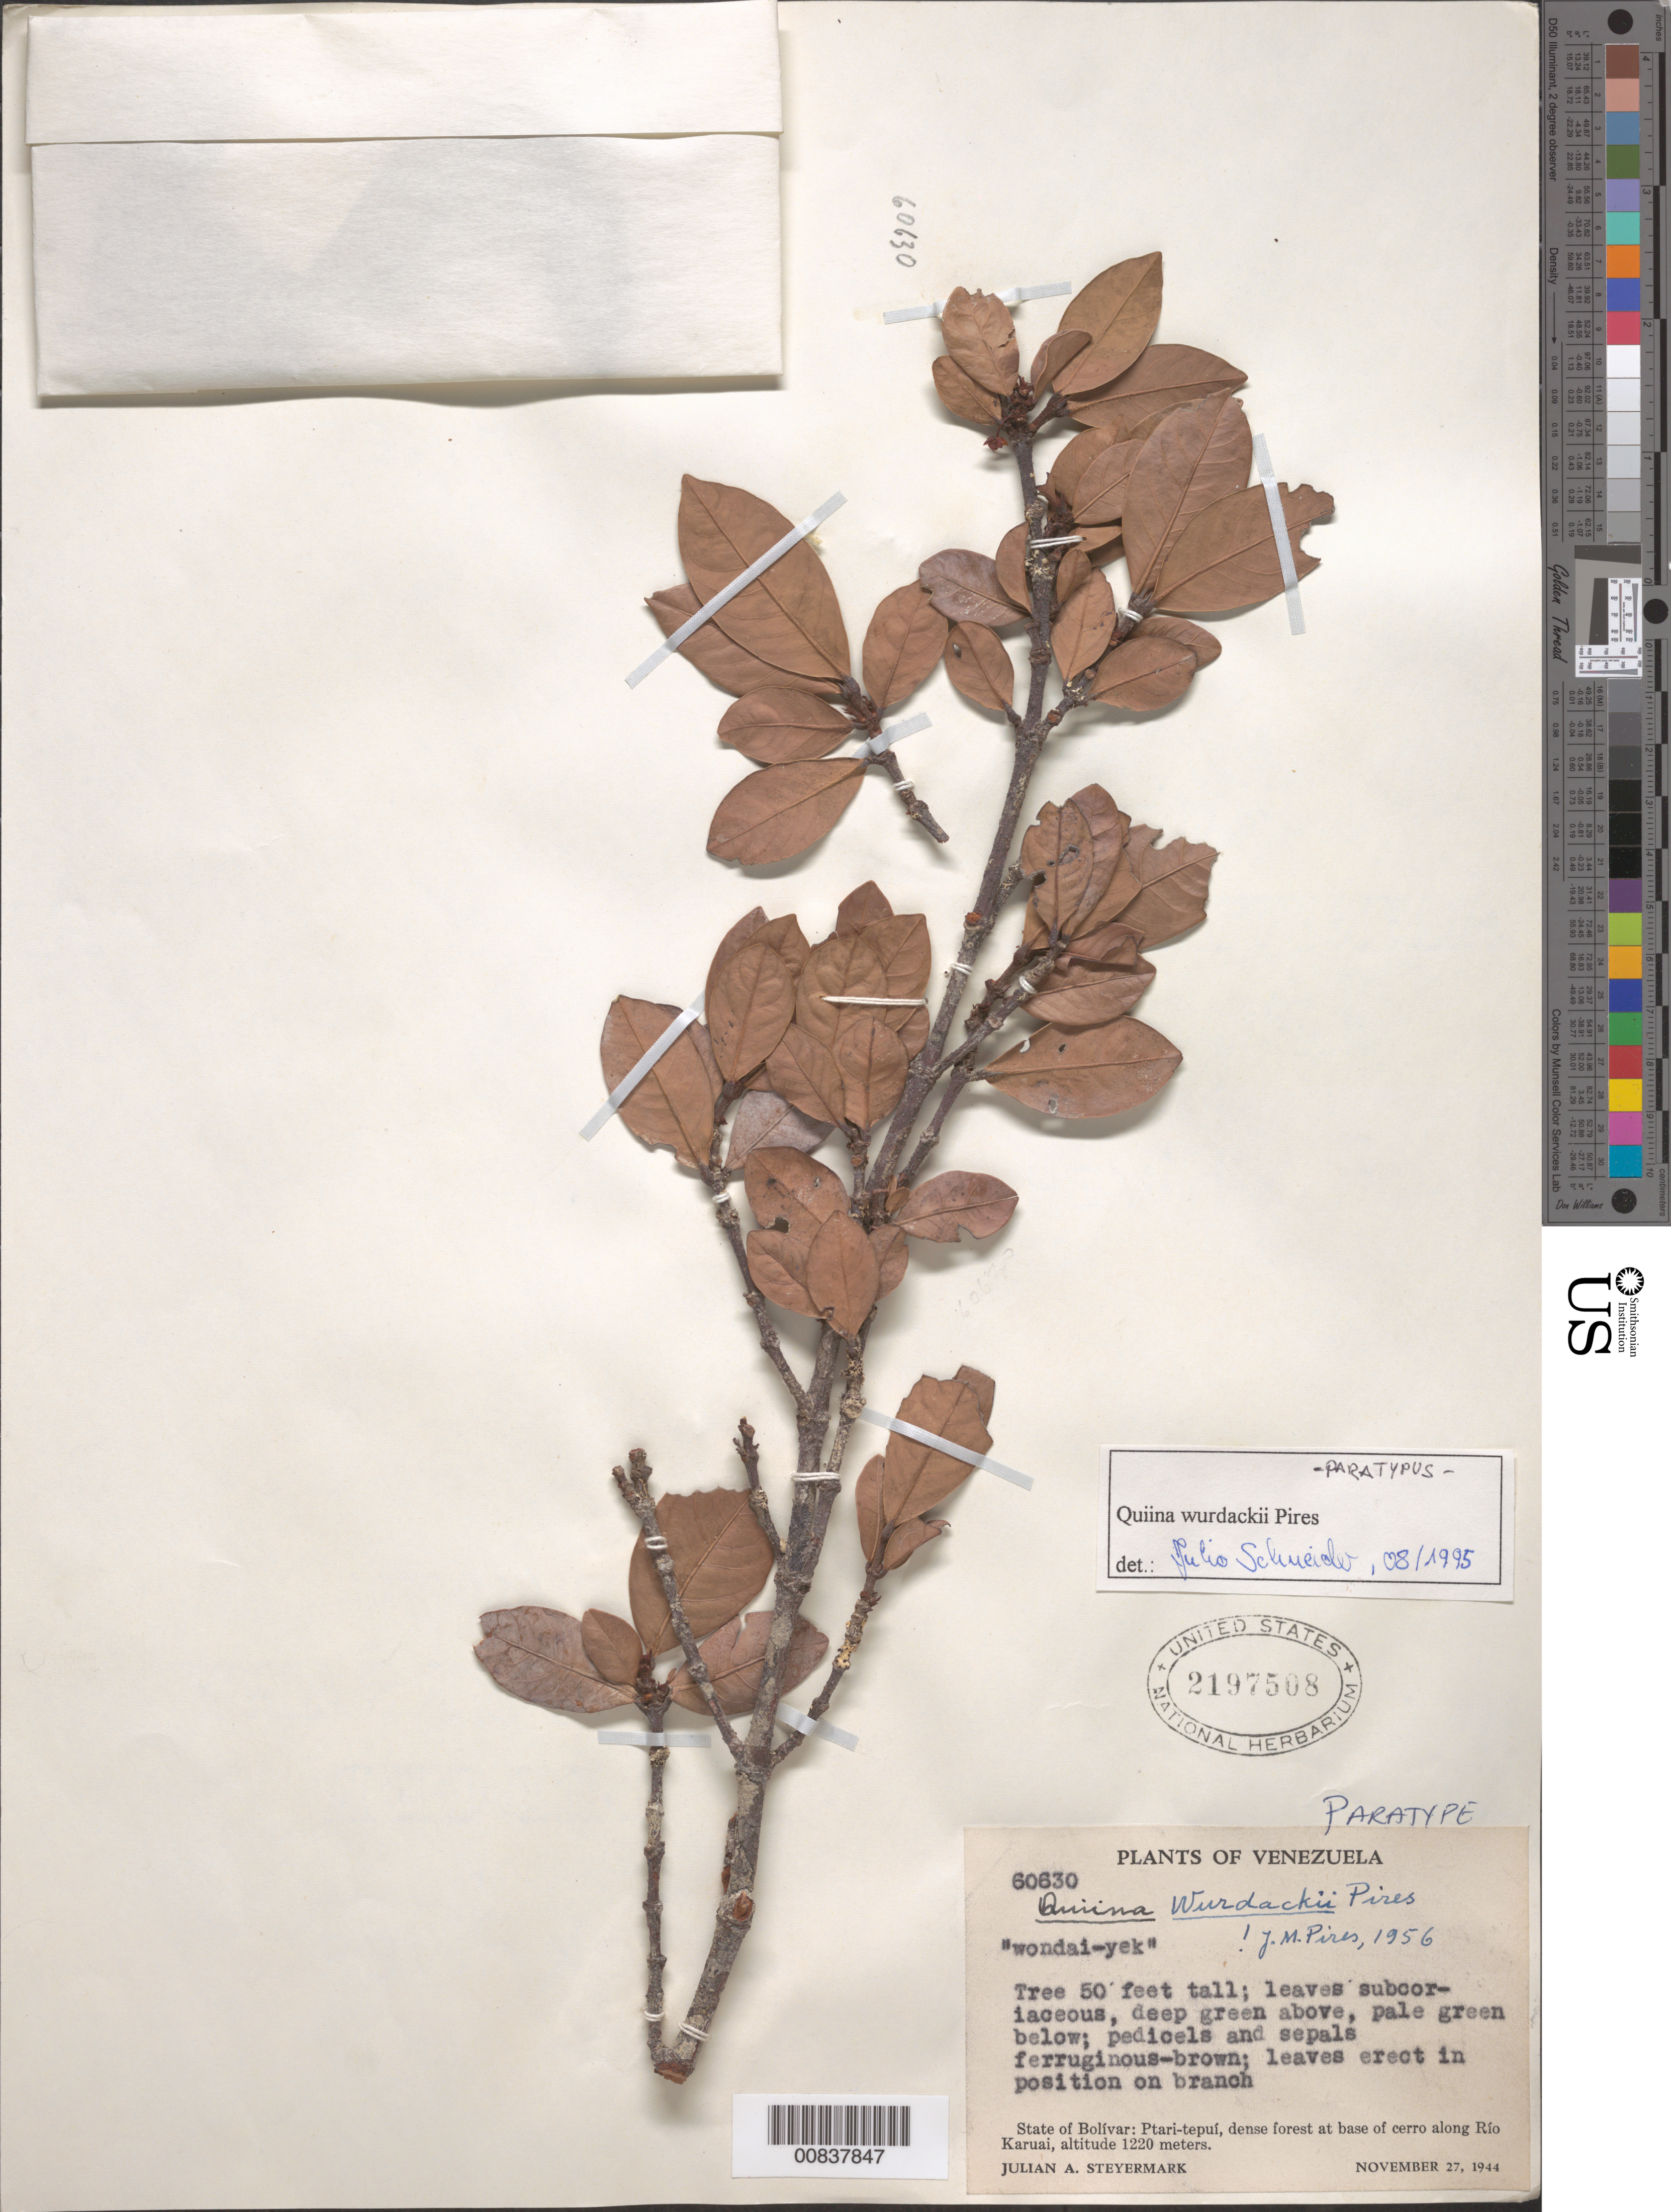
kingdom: Plantae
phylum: Tracheophyta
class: Magnoliopsida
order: Malpighiales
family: Quiinaceae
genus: Quiina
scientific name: Quiina wurdackii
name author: Pires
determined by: Schneider, J.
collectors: J. Steyermark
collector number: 60630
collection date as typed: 27-Nov-44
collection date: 1944-11-27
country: Venezuela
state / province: Bolívar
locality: Ptari-tepuí, along Río Karuai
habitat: Dense forest at base of cerro along rio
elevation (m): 1220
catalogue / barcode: US 2197508